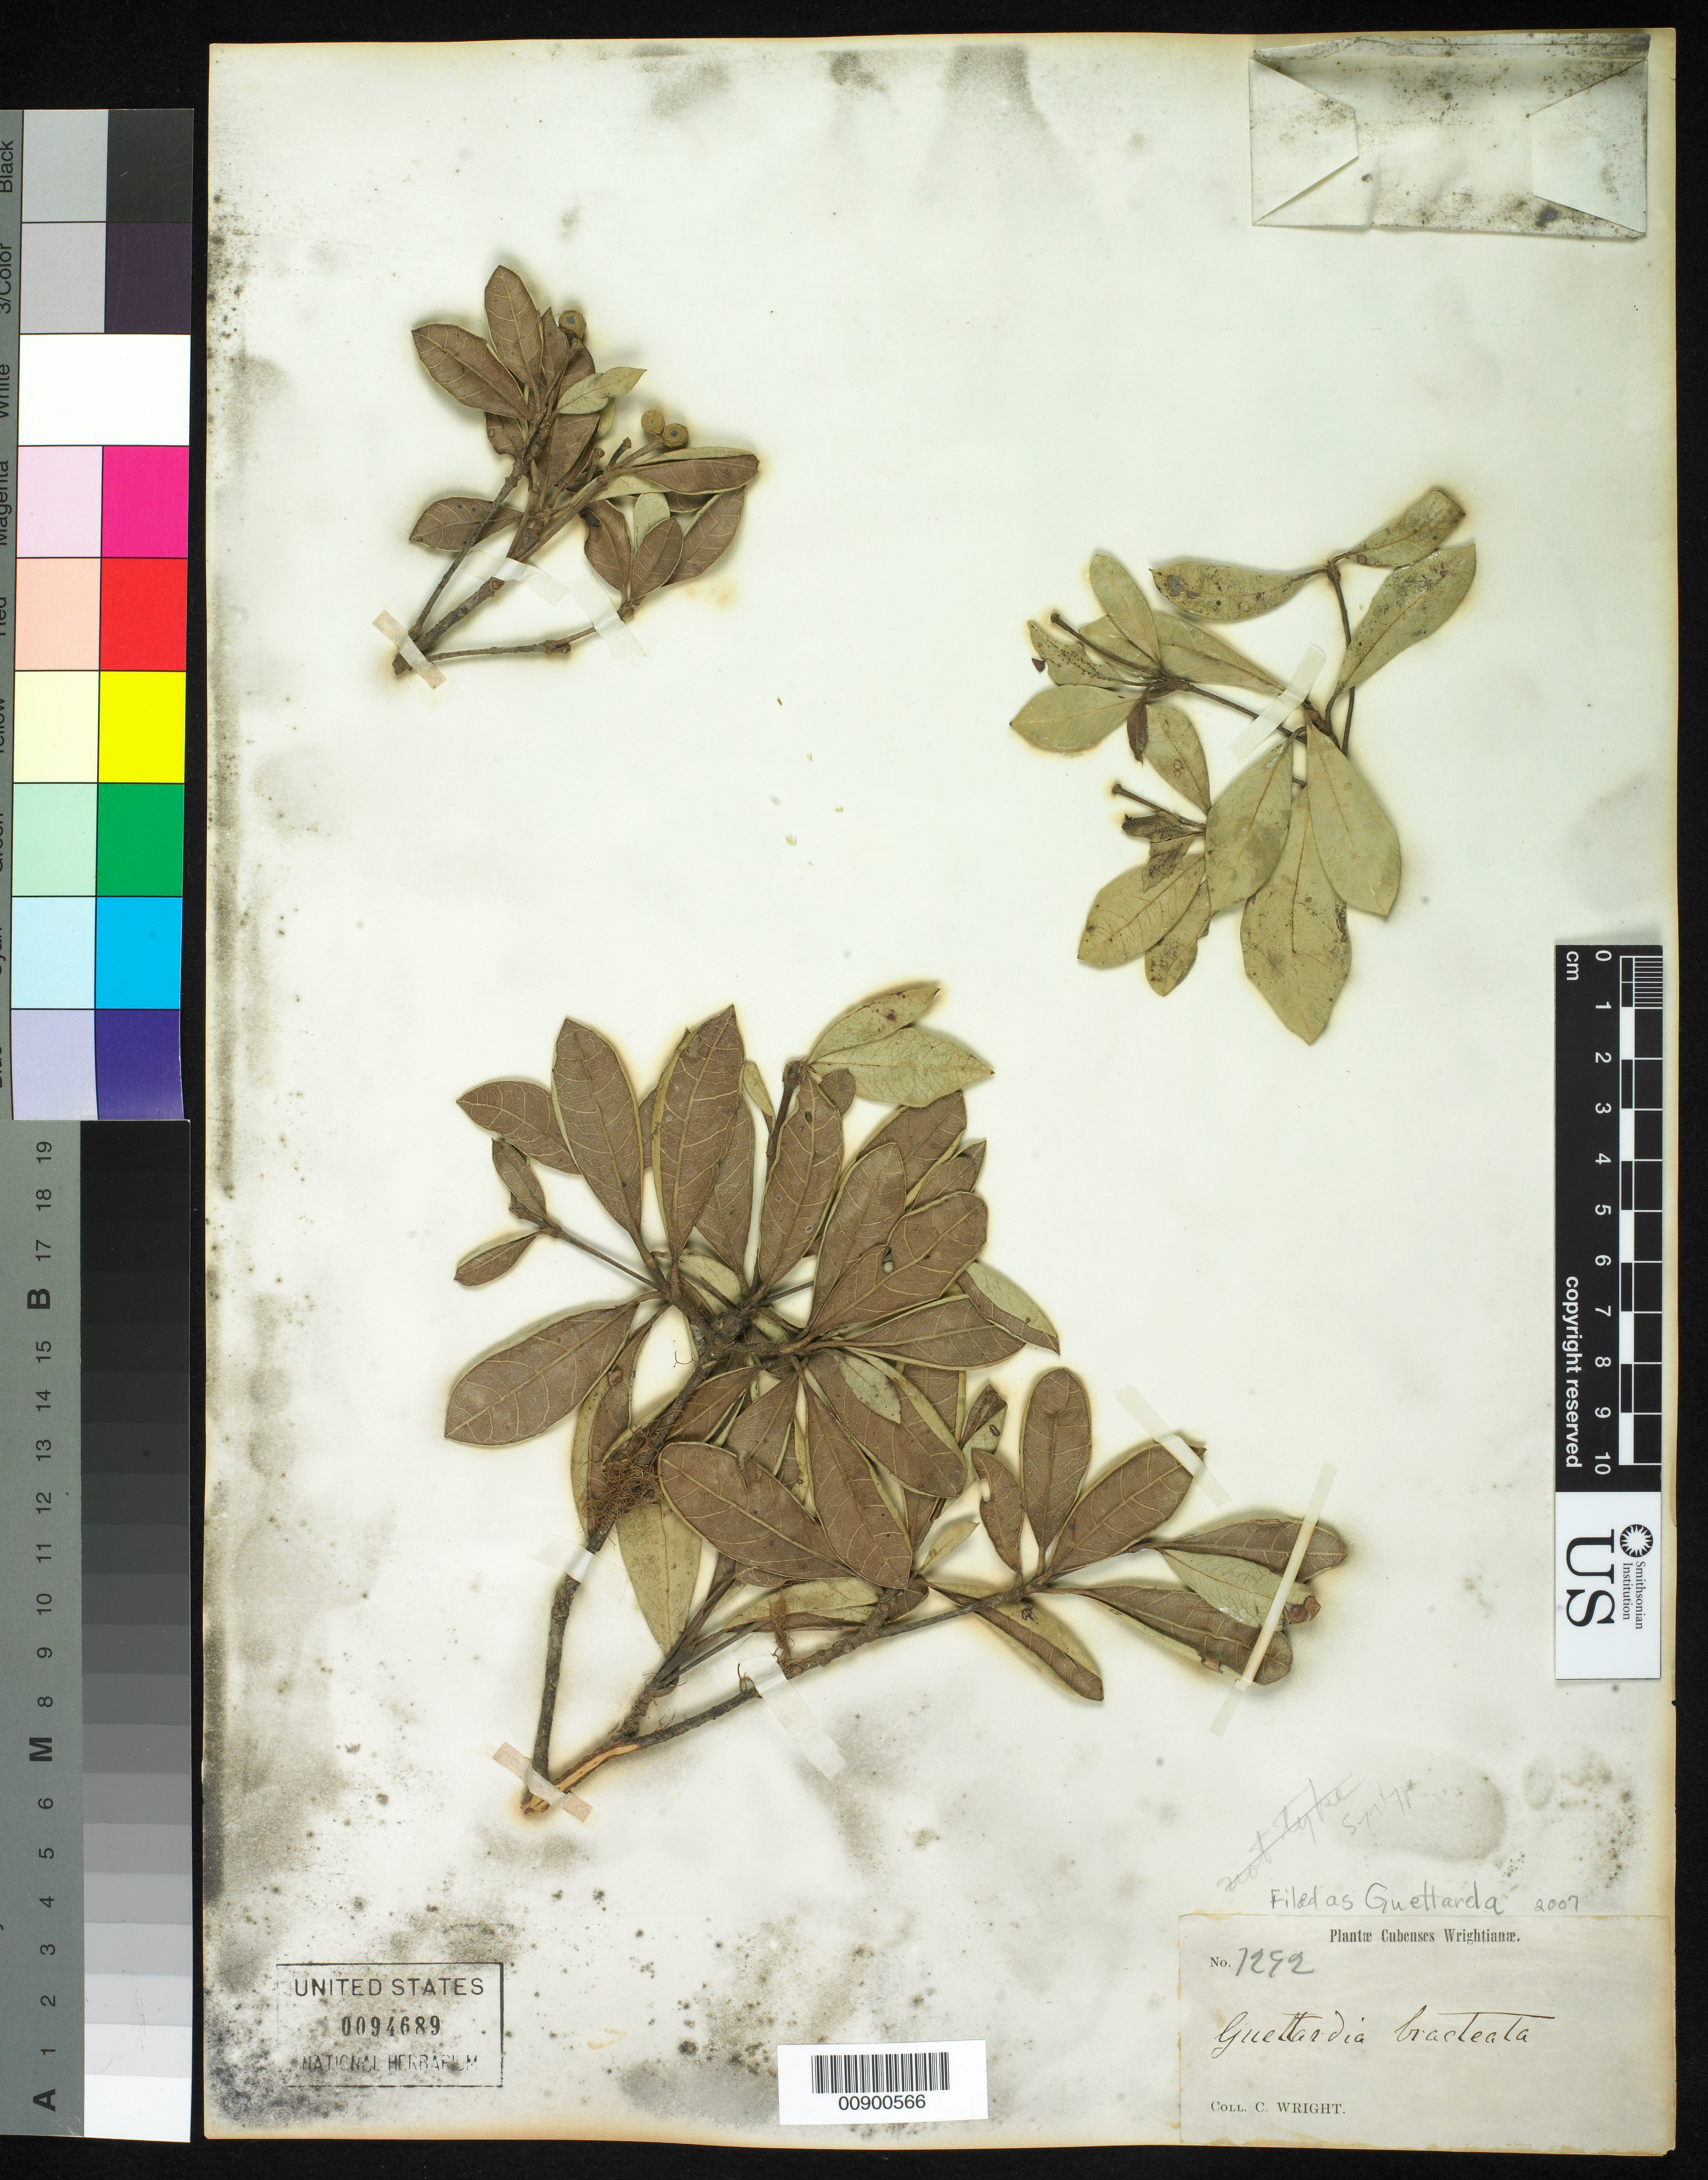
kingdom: Plantae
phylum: Tracheophyta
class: Magnoliopsida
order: Gentianales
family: Rubiaceae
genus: Guettarda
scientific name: Guettarda bracteata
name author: Griseb.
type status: Syntype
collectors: C. Wright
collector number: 1292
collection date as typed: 15 Feb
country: Cuba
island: Greater Antilles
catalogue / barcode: US 94689